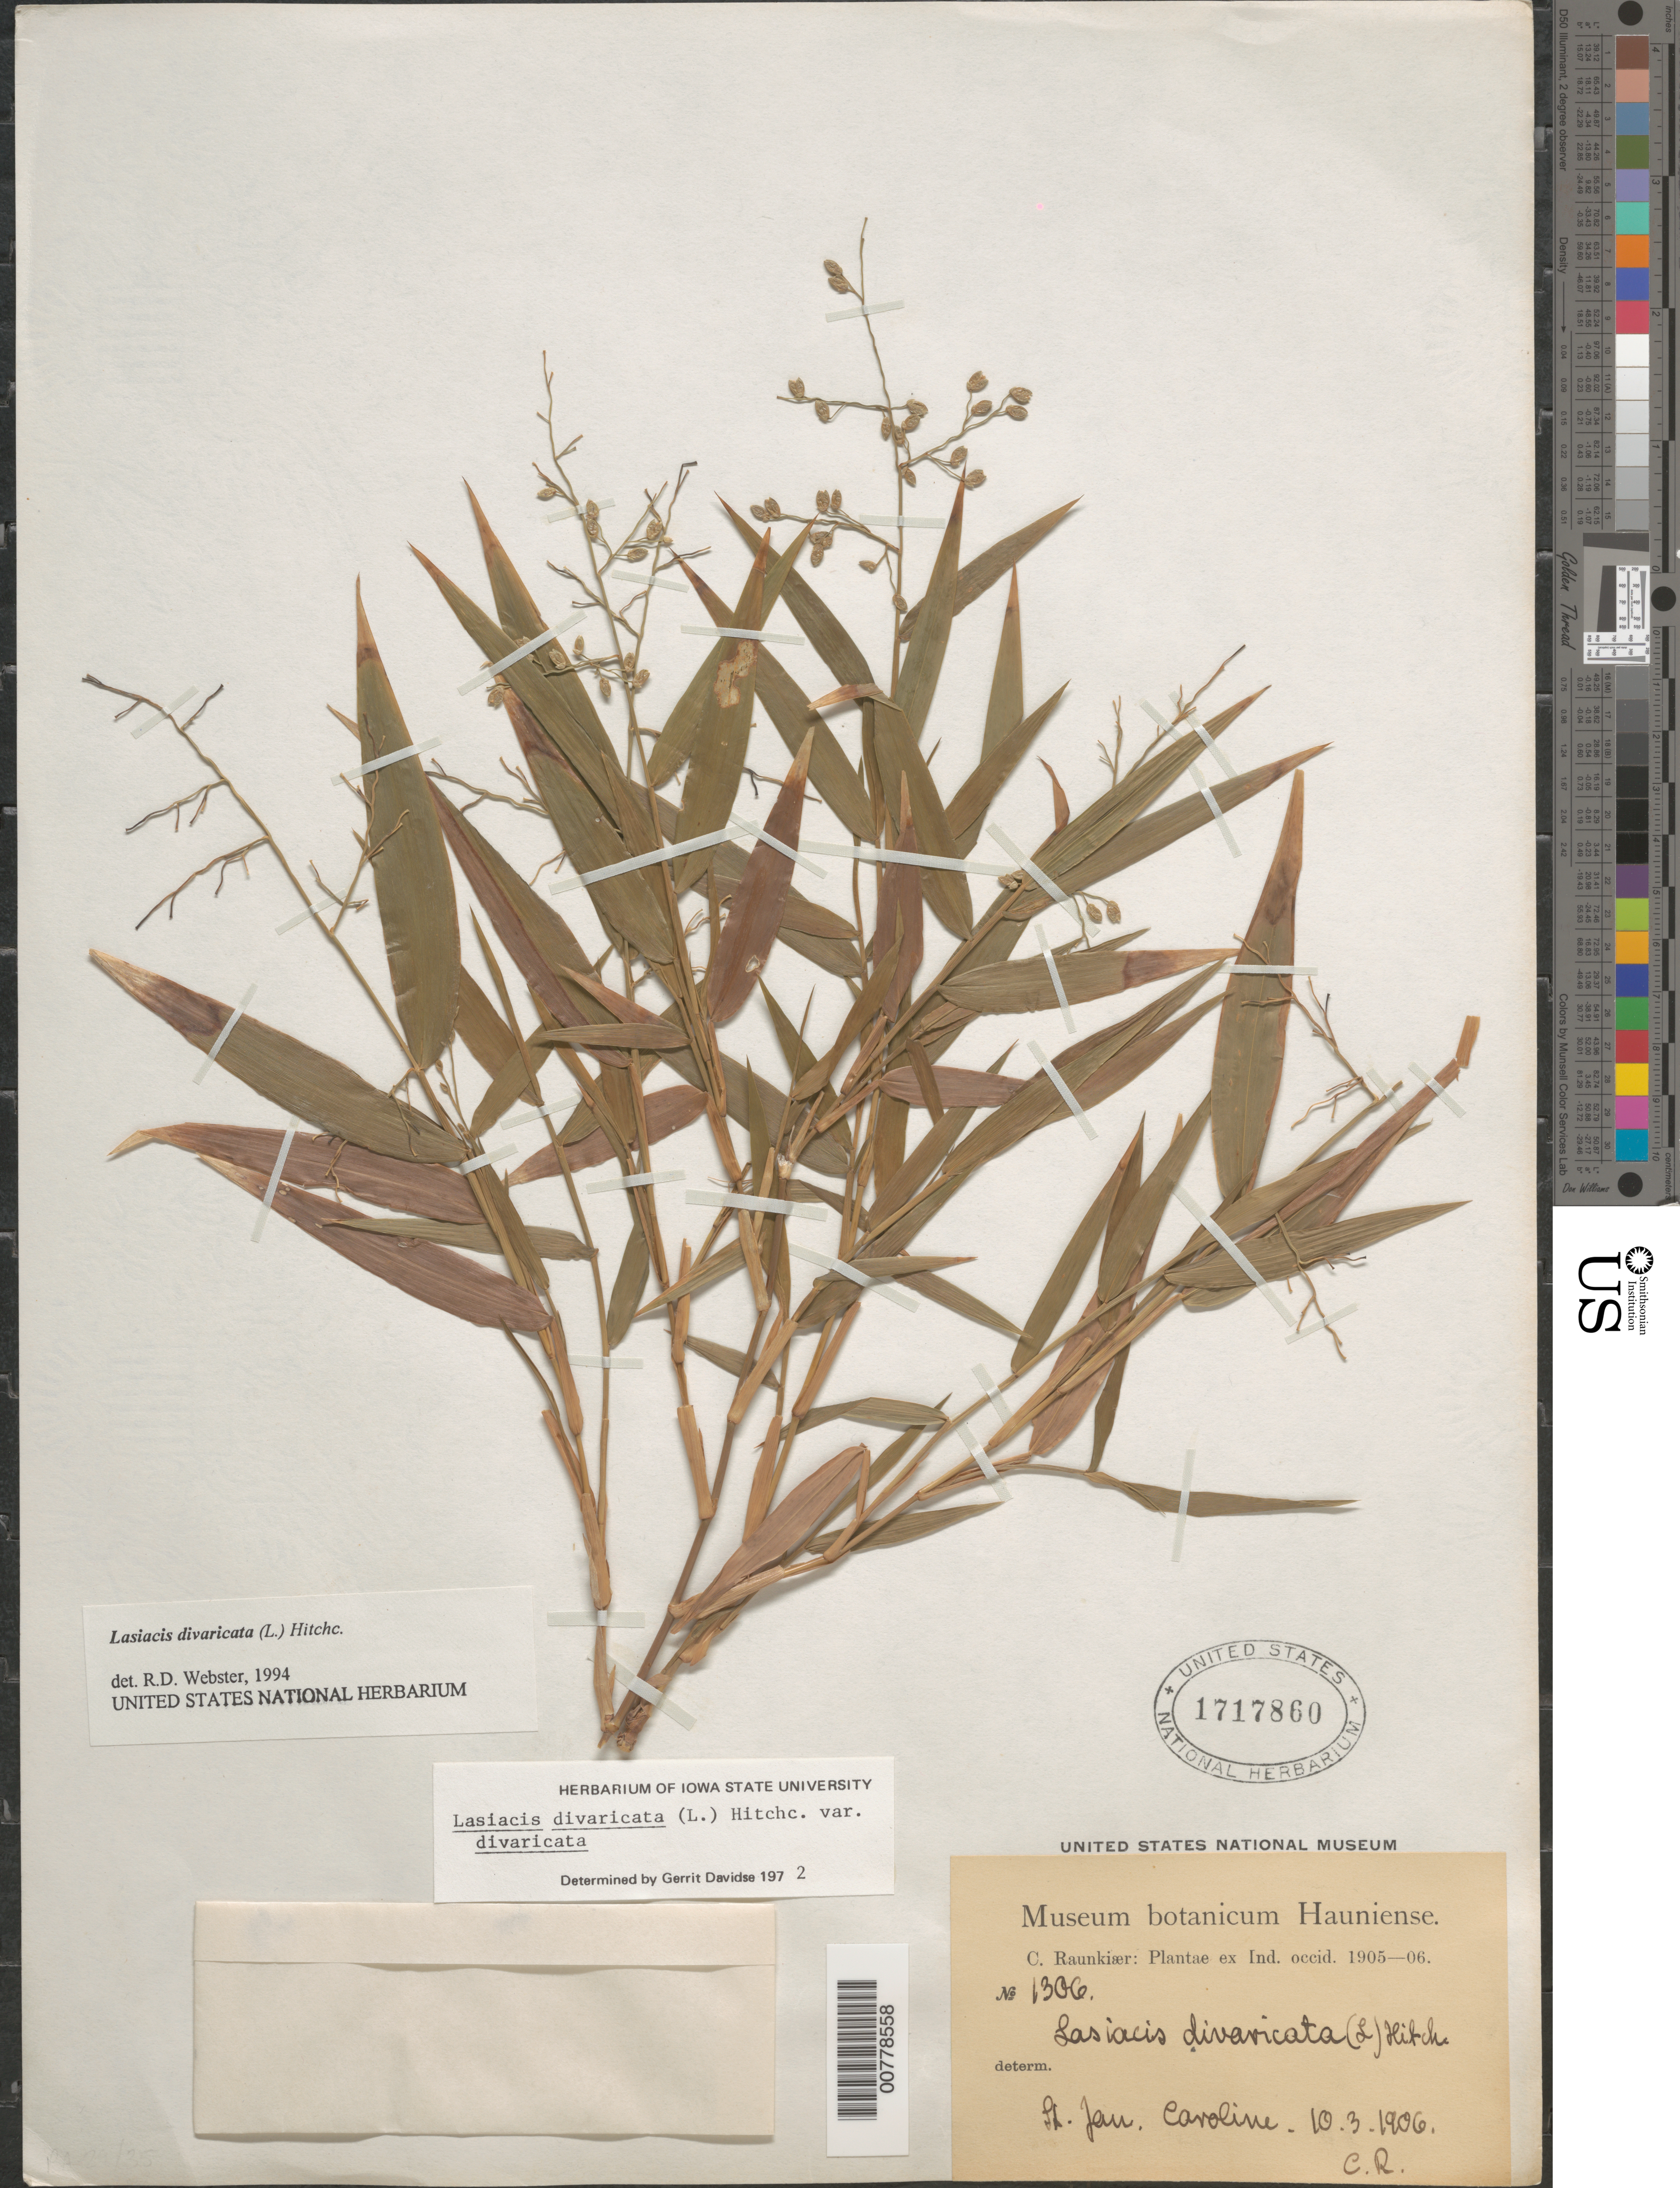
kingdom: Plantae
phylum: Tracheophyta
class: Liliopsida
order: Poales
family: Poaceae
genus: Lasiacis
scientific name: Lasiacis divaricata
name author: (L.) Hitchc.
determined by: Webster, Robert D.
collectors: C. Raunkiær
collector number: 1306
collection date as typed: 03 Oct 1906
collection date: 1906-10-03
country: U.S. Virgin Islands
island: St. John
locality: St. John; Caroline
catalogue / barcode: US 1717860